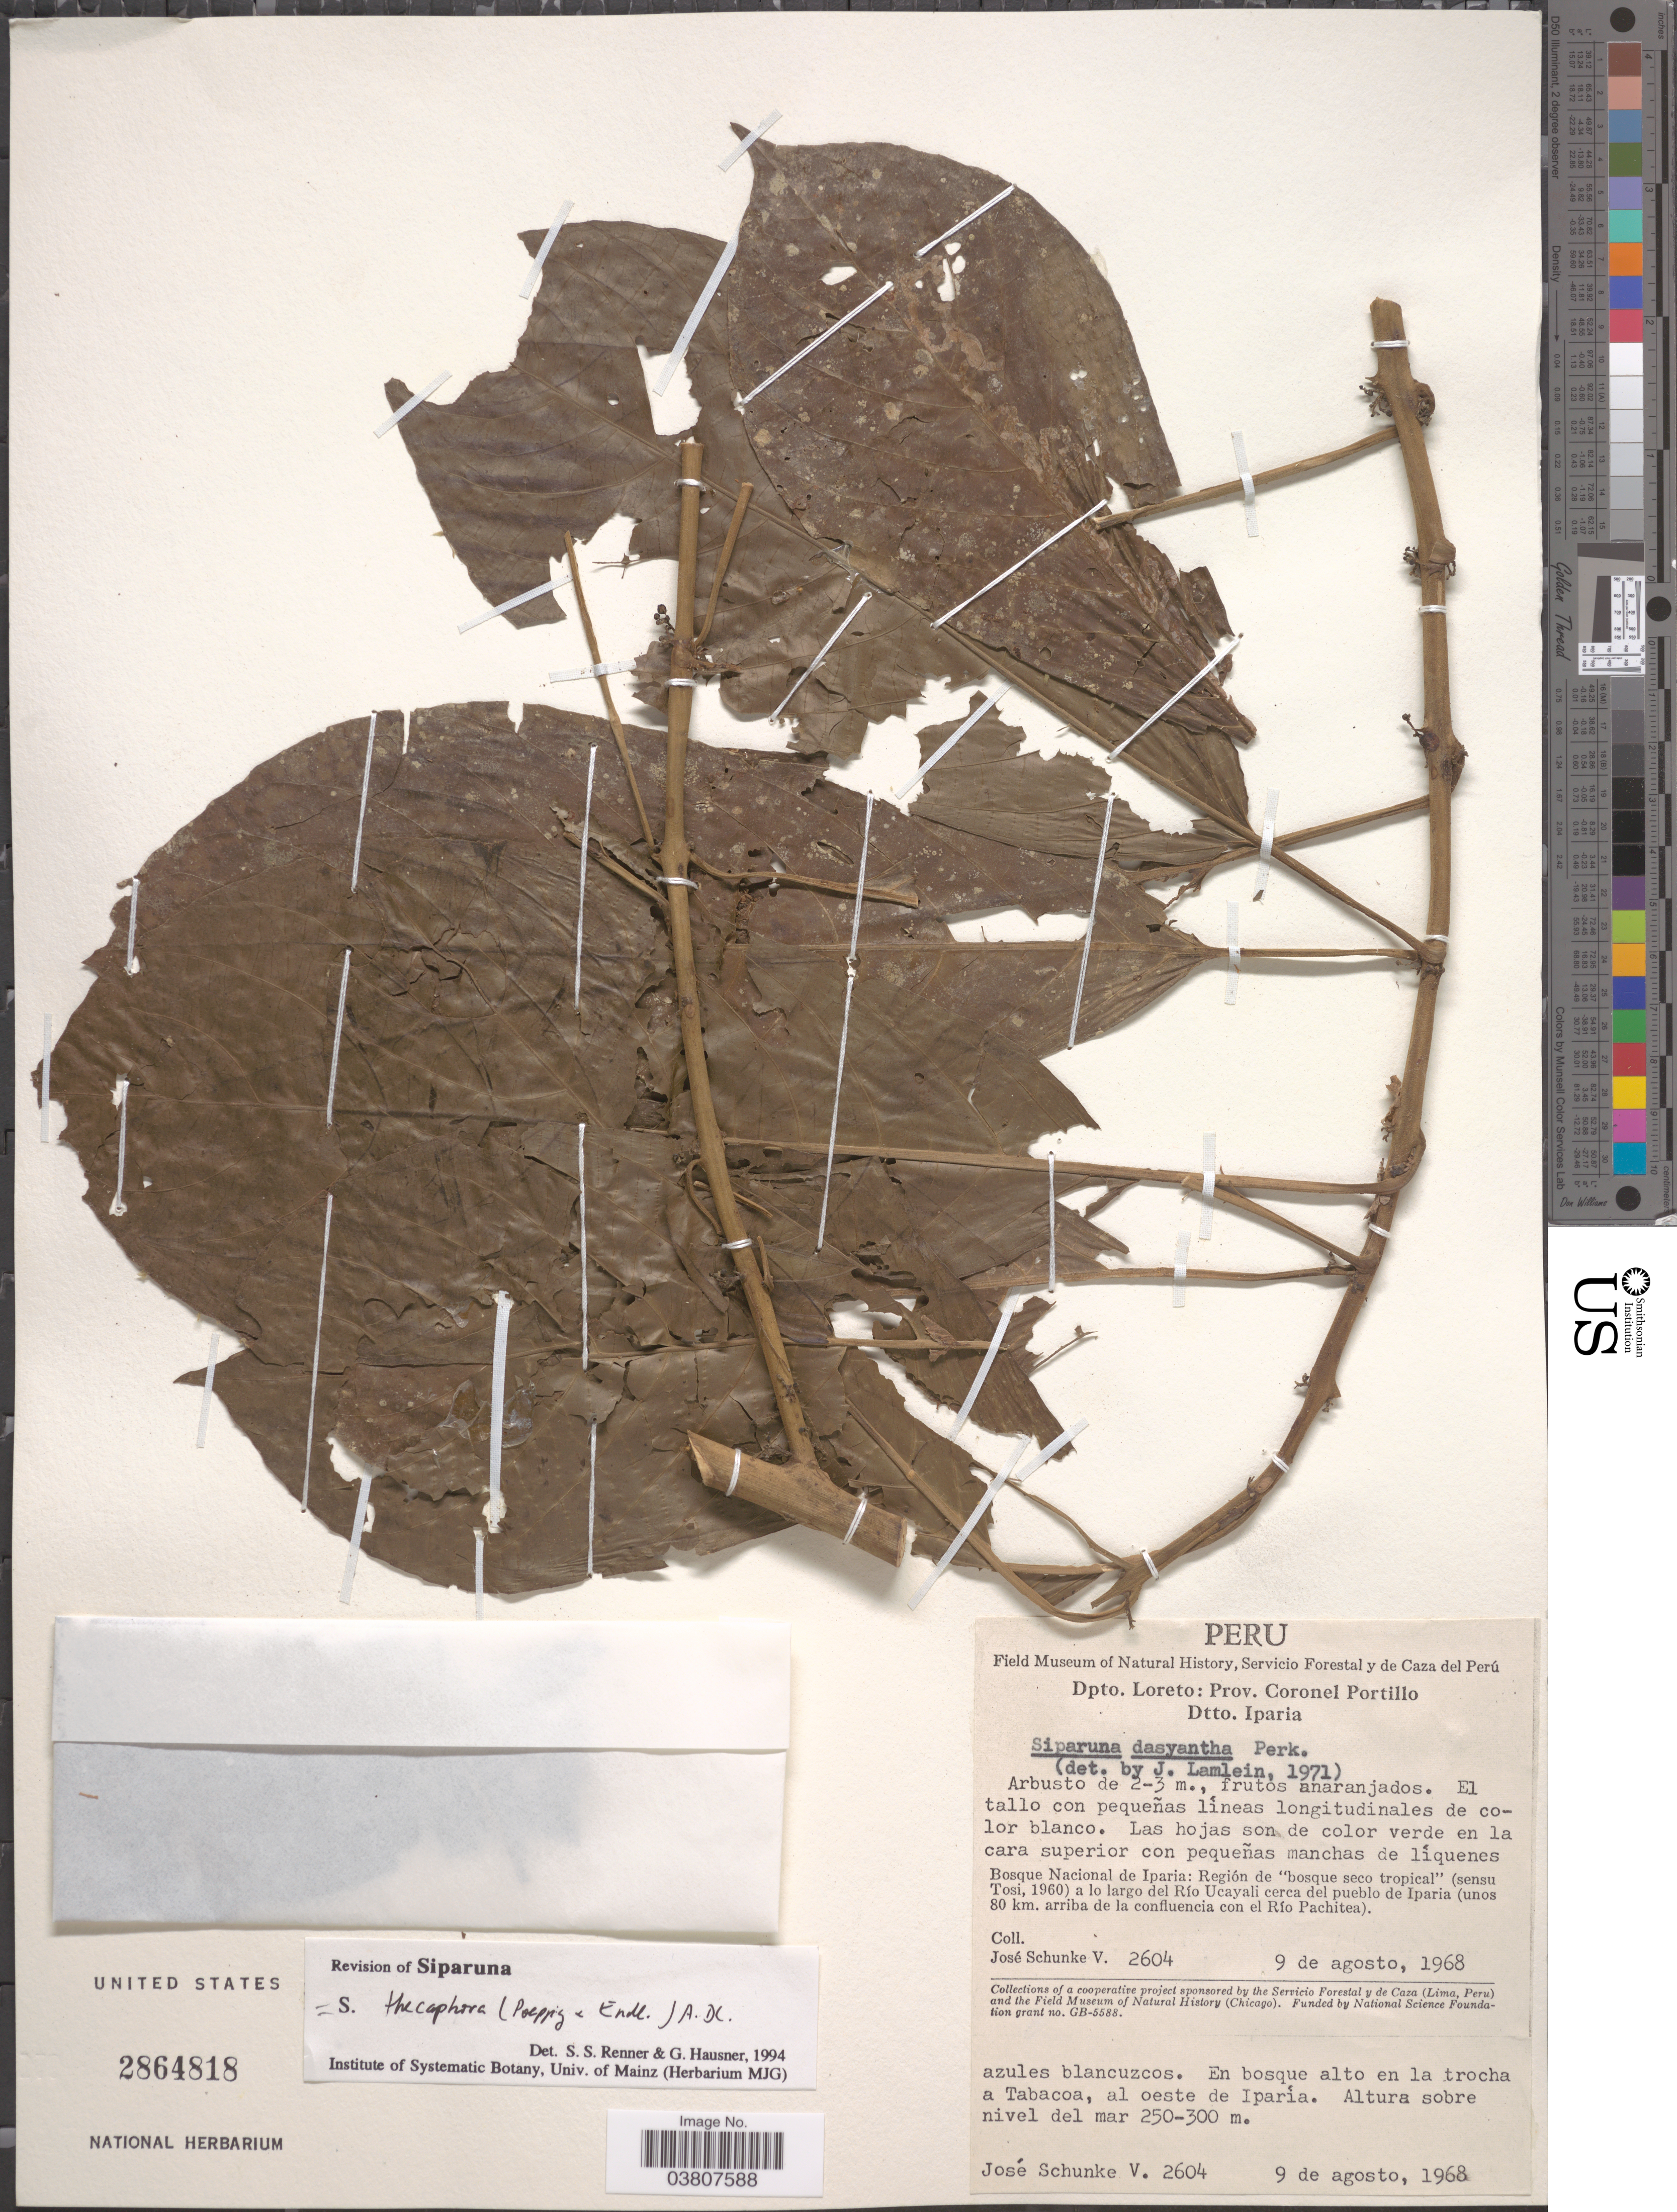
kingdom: Plantae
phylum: Tracheophyta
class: Magnoliopsida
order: Laurales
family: Siparunaceae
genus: Siparuna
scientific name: Siparuna thecaphora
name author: (Poepp. & Endl.) A. DC.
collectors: J. Schunke Vigo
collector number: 2604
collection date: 1968-08-09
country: Peru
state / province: Loreto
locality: Dpto. Loreto: Prov. Coronel Portillo. Dtto. Iparia. Bosque Nacional de Iparia: Región de "bosque seco tropical" (sensu Tosi, 1960) a lo largo del Río Ucayali cerca del pueblo de Iparia (unos 80 km. arriba del confluencia con el Río Pachitea). En la trocha a Tabacoa, al oeste de Iparía.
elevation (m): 250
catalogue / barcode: US 2864818